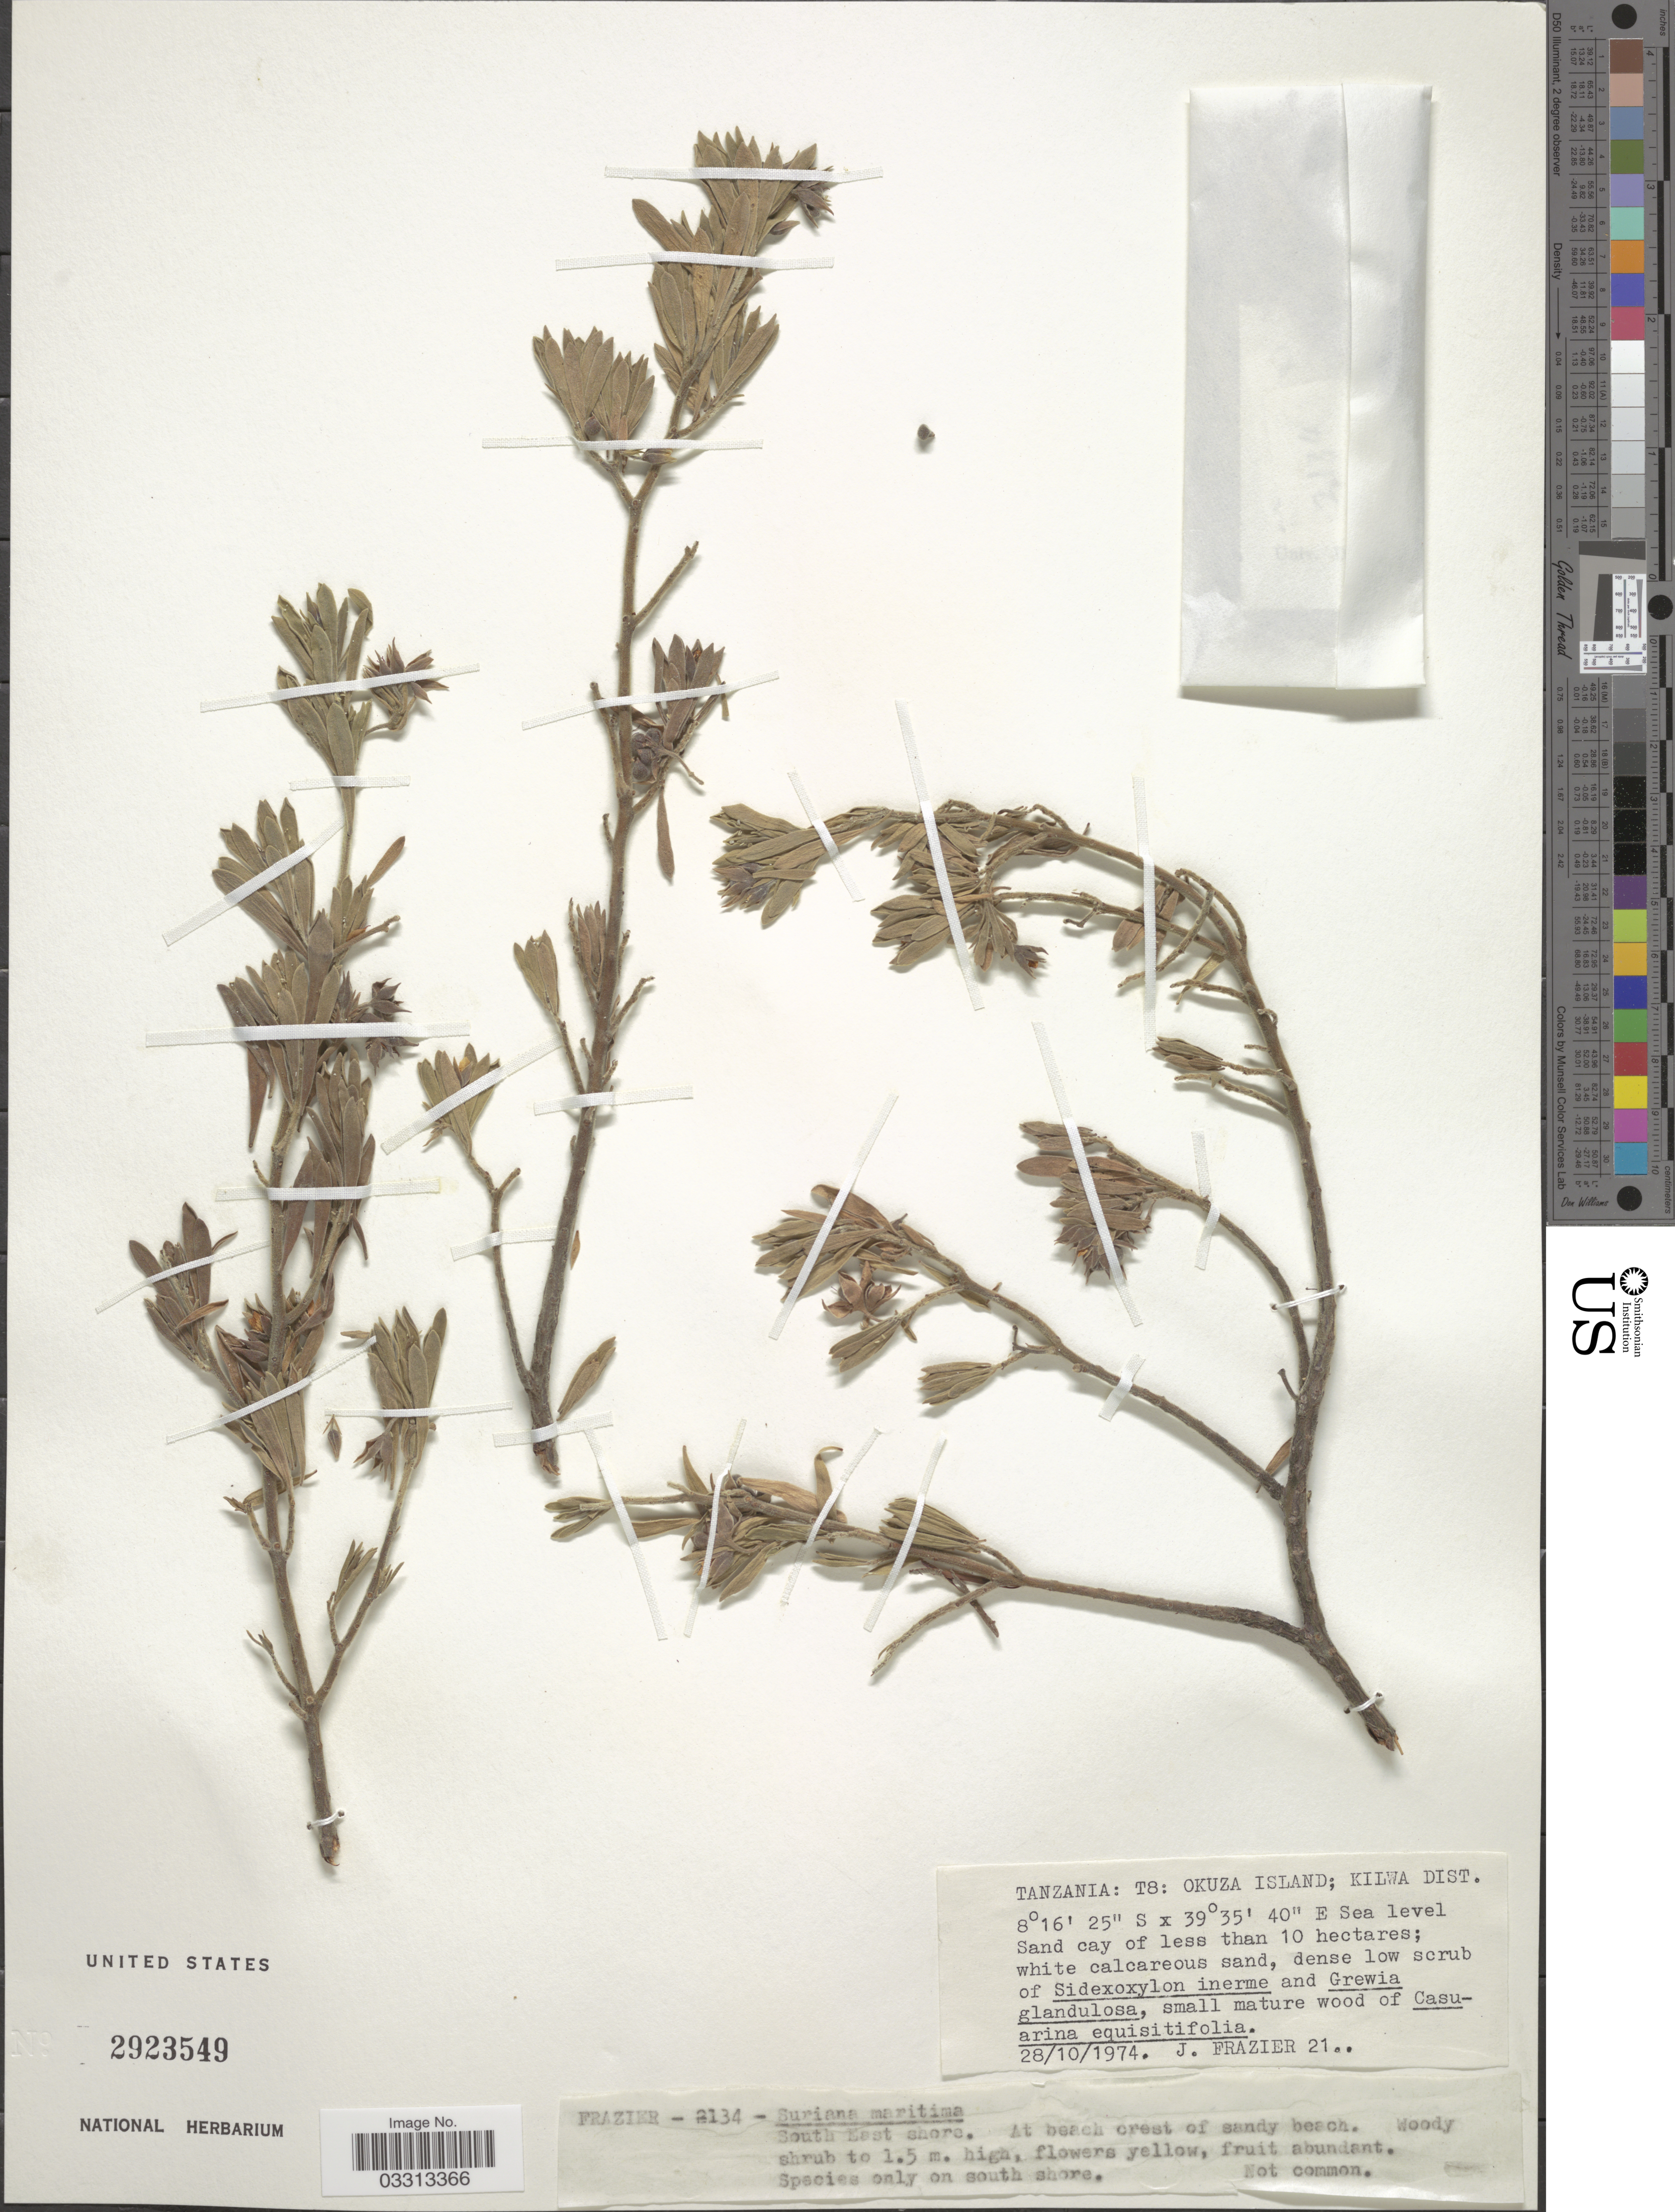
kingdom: Plantae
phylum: Tracheophyta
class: Magnoliopsida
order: Fabales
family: Surianaceae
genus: Suriana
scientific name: Suriana maritima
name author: L.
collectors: J. Frazier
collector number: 21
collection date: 1974-10-28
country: Tanzania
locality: T8: Okuza Island; Kilwa Dist. South East shore.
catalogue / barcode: US 2923549